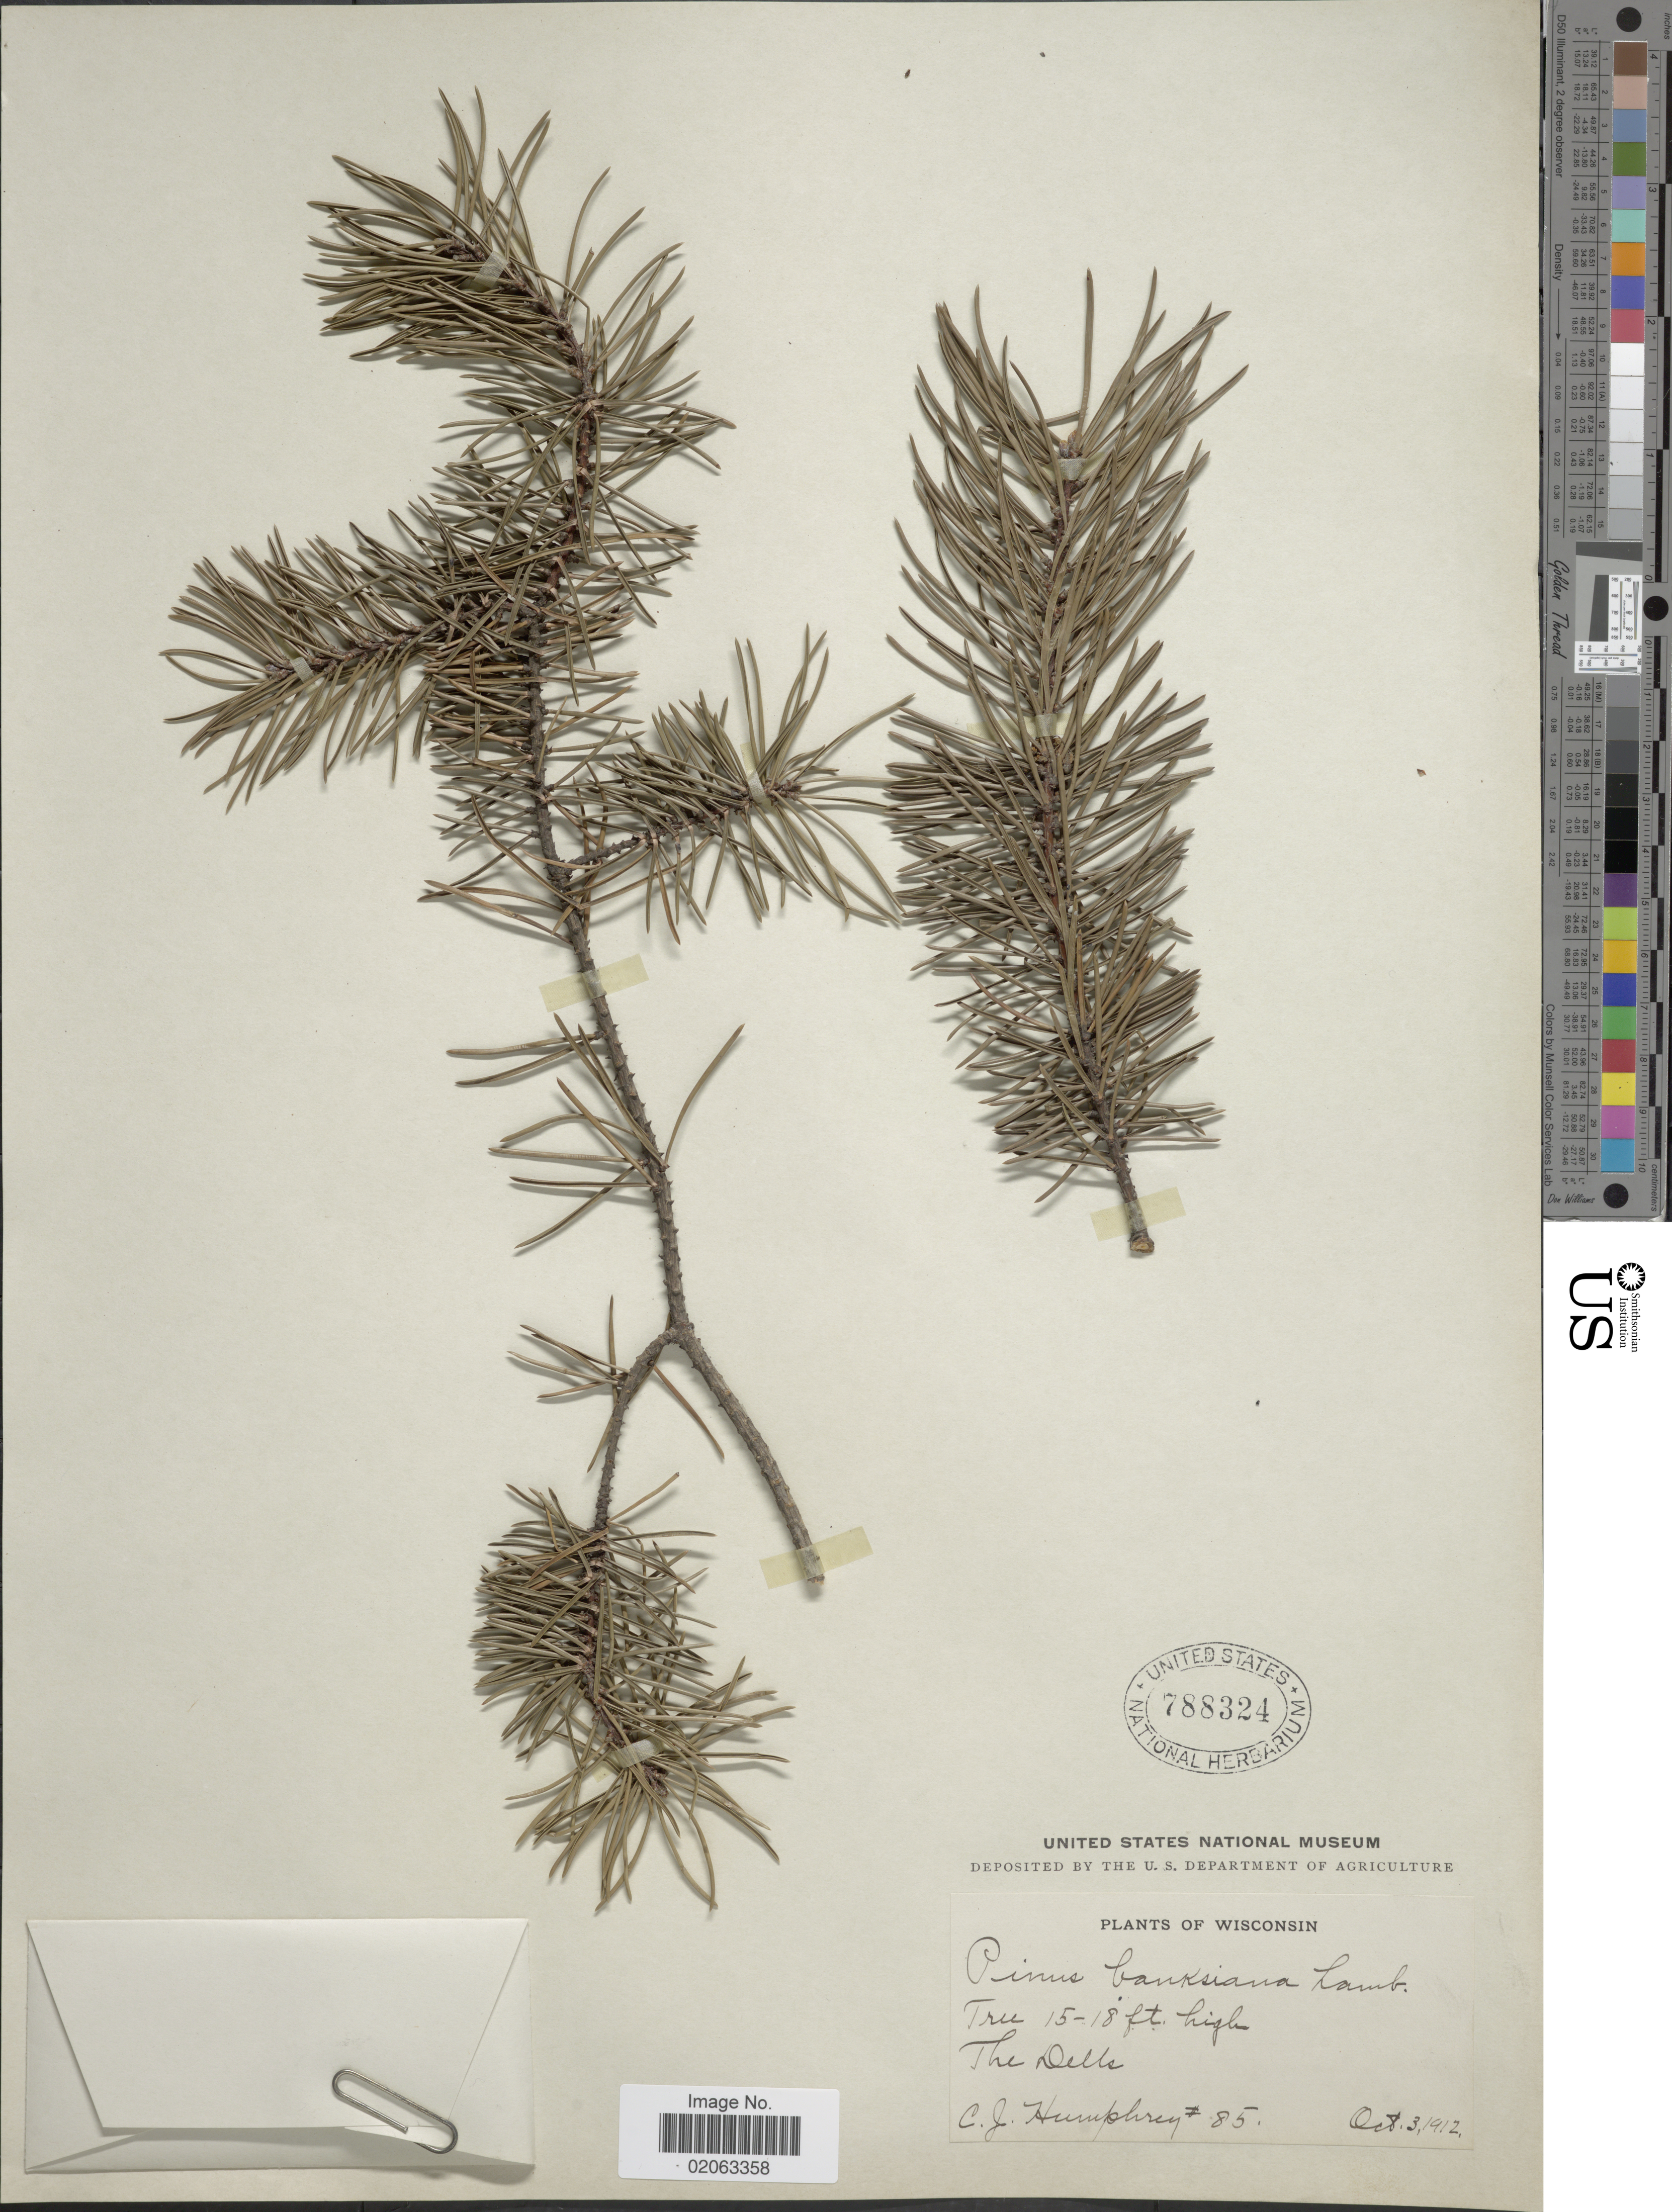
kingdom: Plantae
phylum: Tracheophyta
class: Pinopsida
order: Pinales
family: Pinaceae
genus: Pinus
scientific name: Pinus banksiana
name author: Lamb.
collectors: C. Humphrey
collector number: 85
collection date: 1912-10-03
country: United States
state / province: Wisconsin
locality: The Dells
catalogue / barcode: US 788324